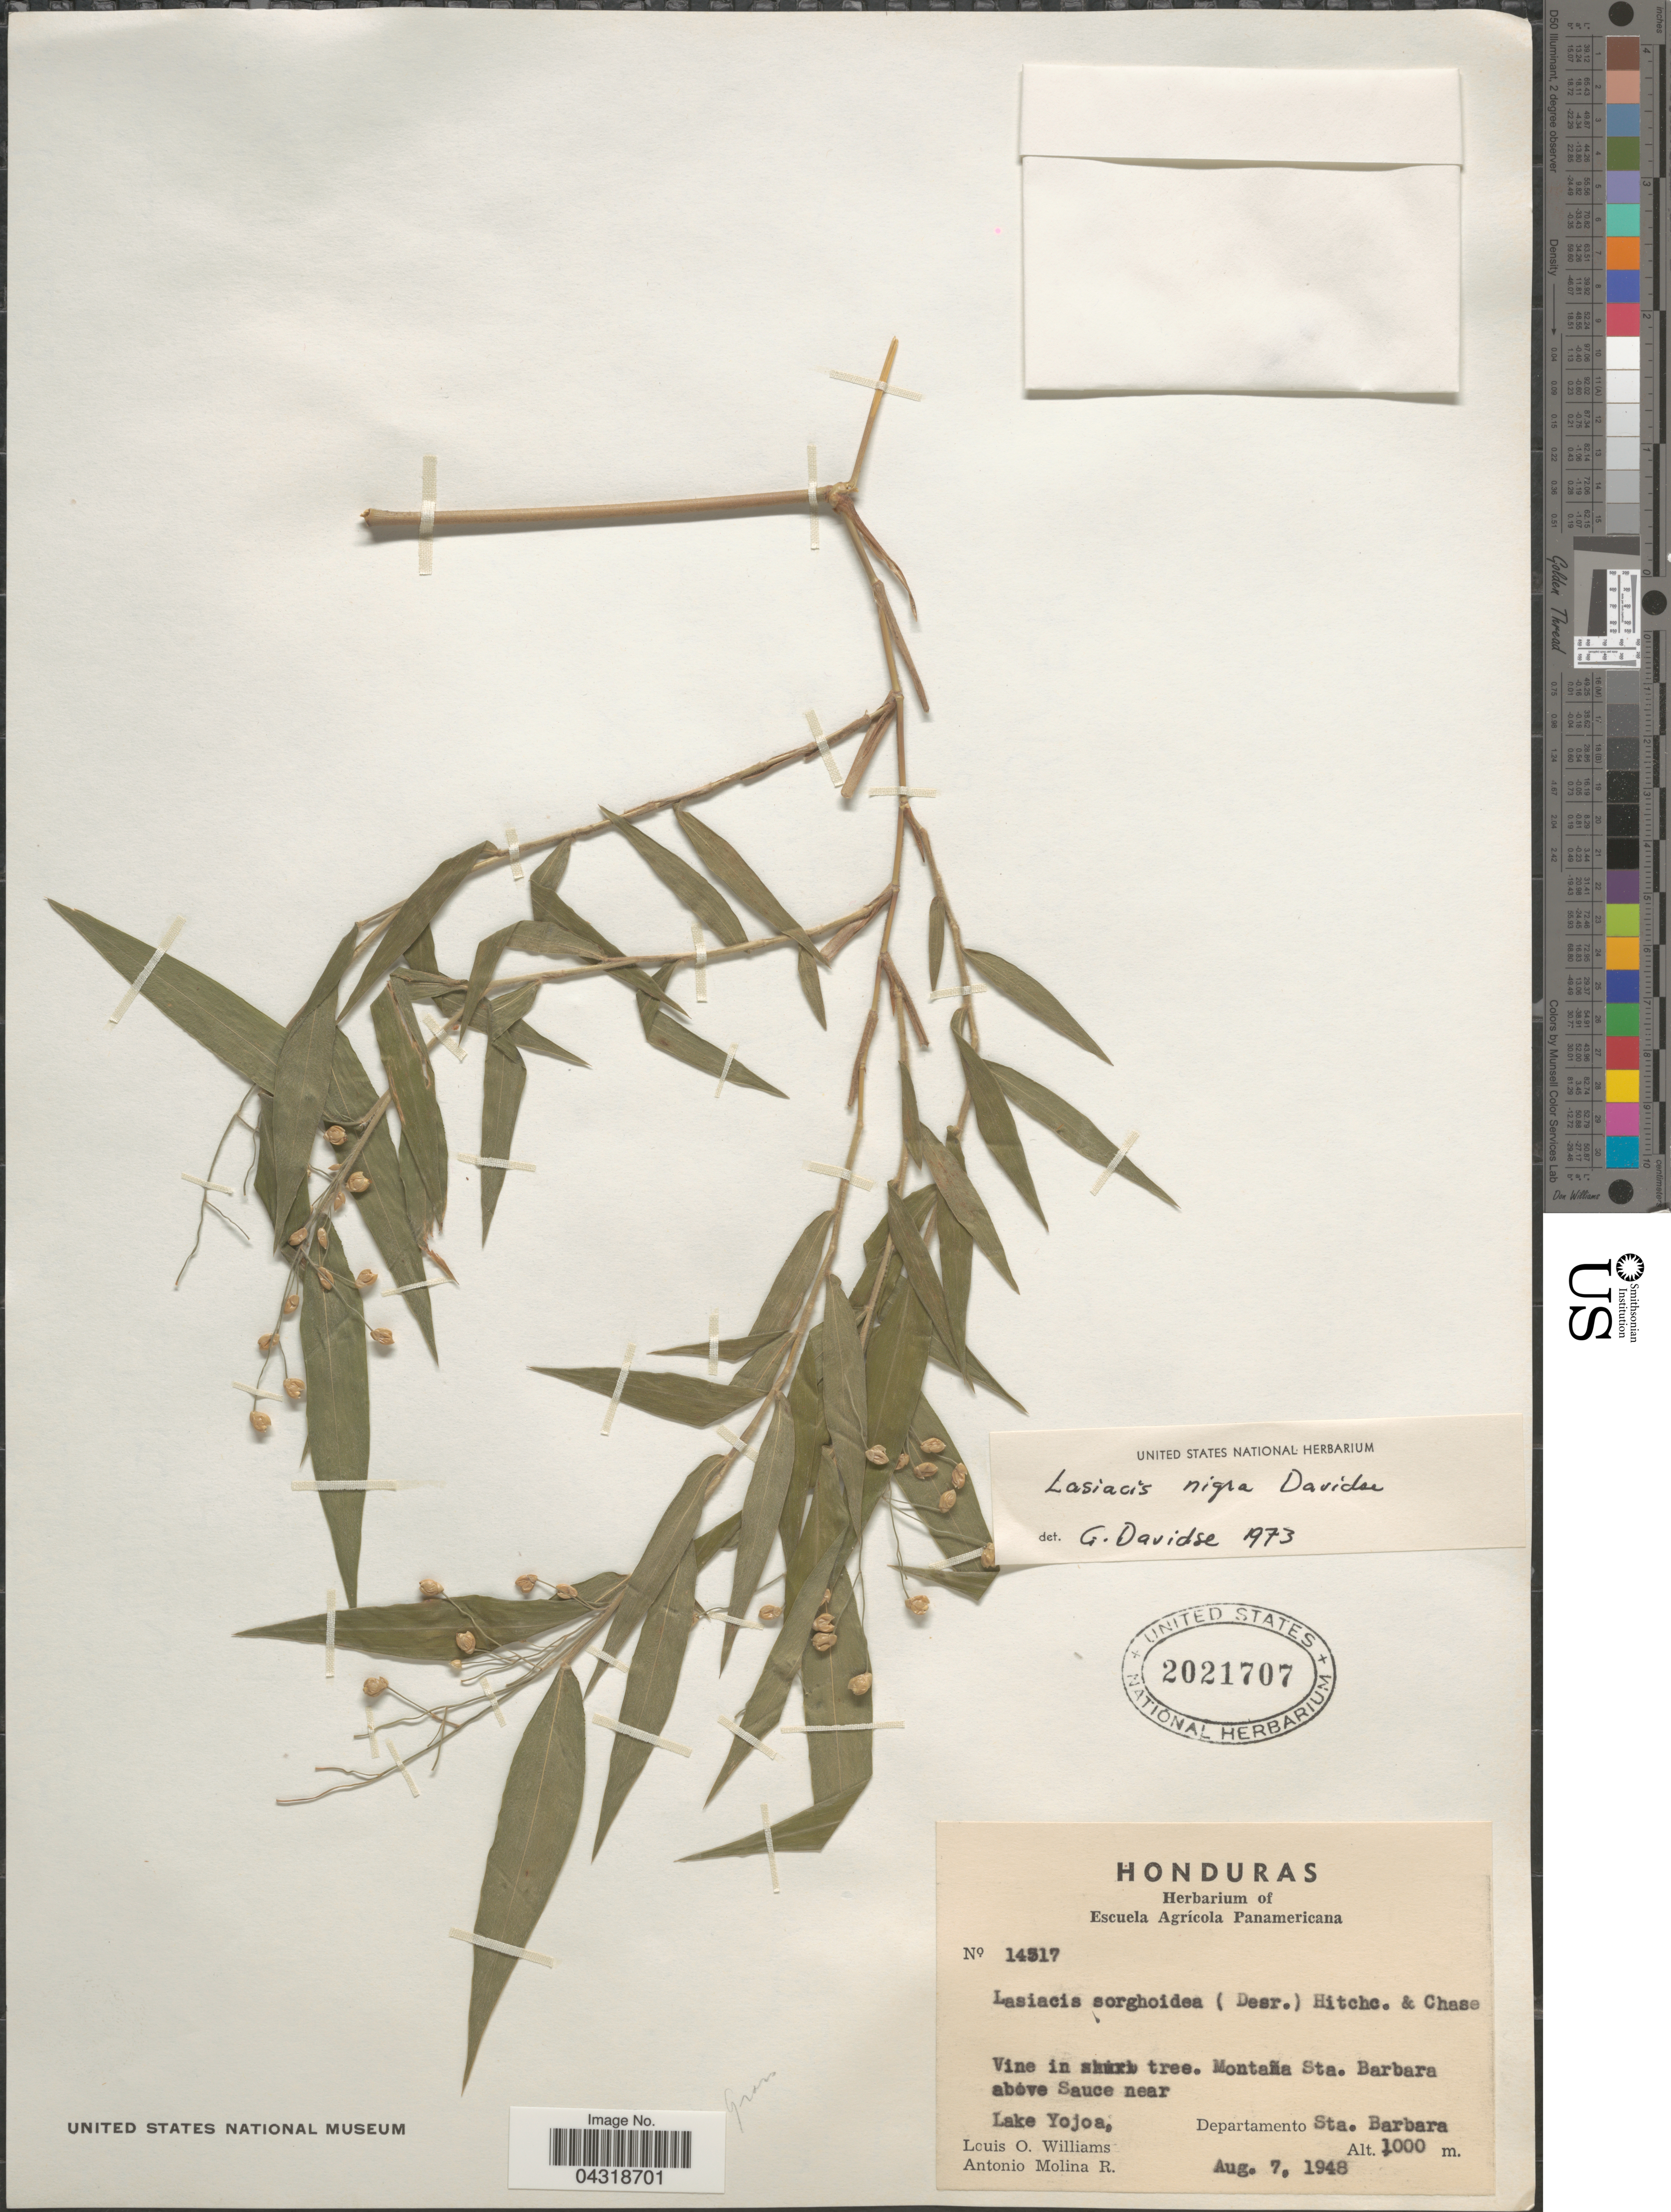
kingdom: Plantae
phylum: Tracheophyta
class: Liliopsida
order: Poales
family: Poaceae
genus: Lasiacis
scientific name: Lasiacis oaxacensis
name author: (Steud.) Hitchc.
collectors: L. O. Williams & A. Molina R.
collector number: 14517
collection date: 1948-08-07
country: Honduras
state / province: Santa Barbara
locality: Montaña Sta. Barbara above Sauce near Lake Yojoa, Departamento Sta. Barbara.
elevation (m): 1000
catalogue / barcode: US 2021707